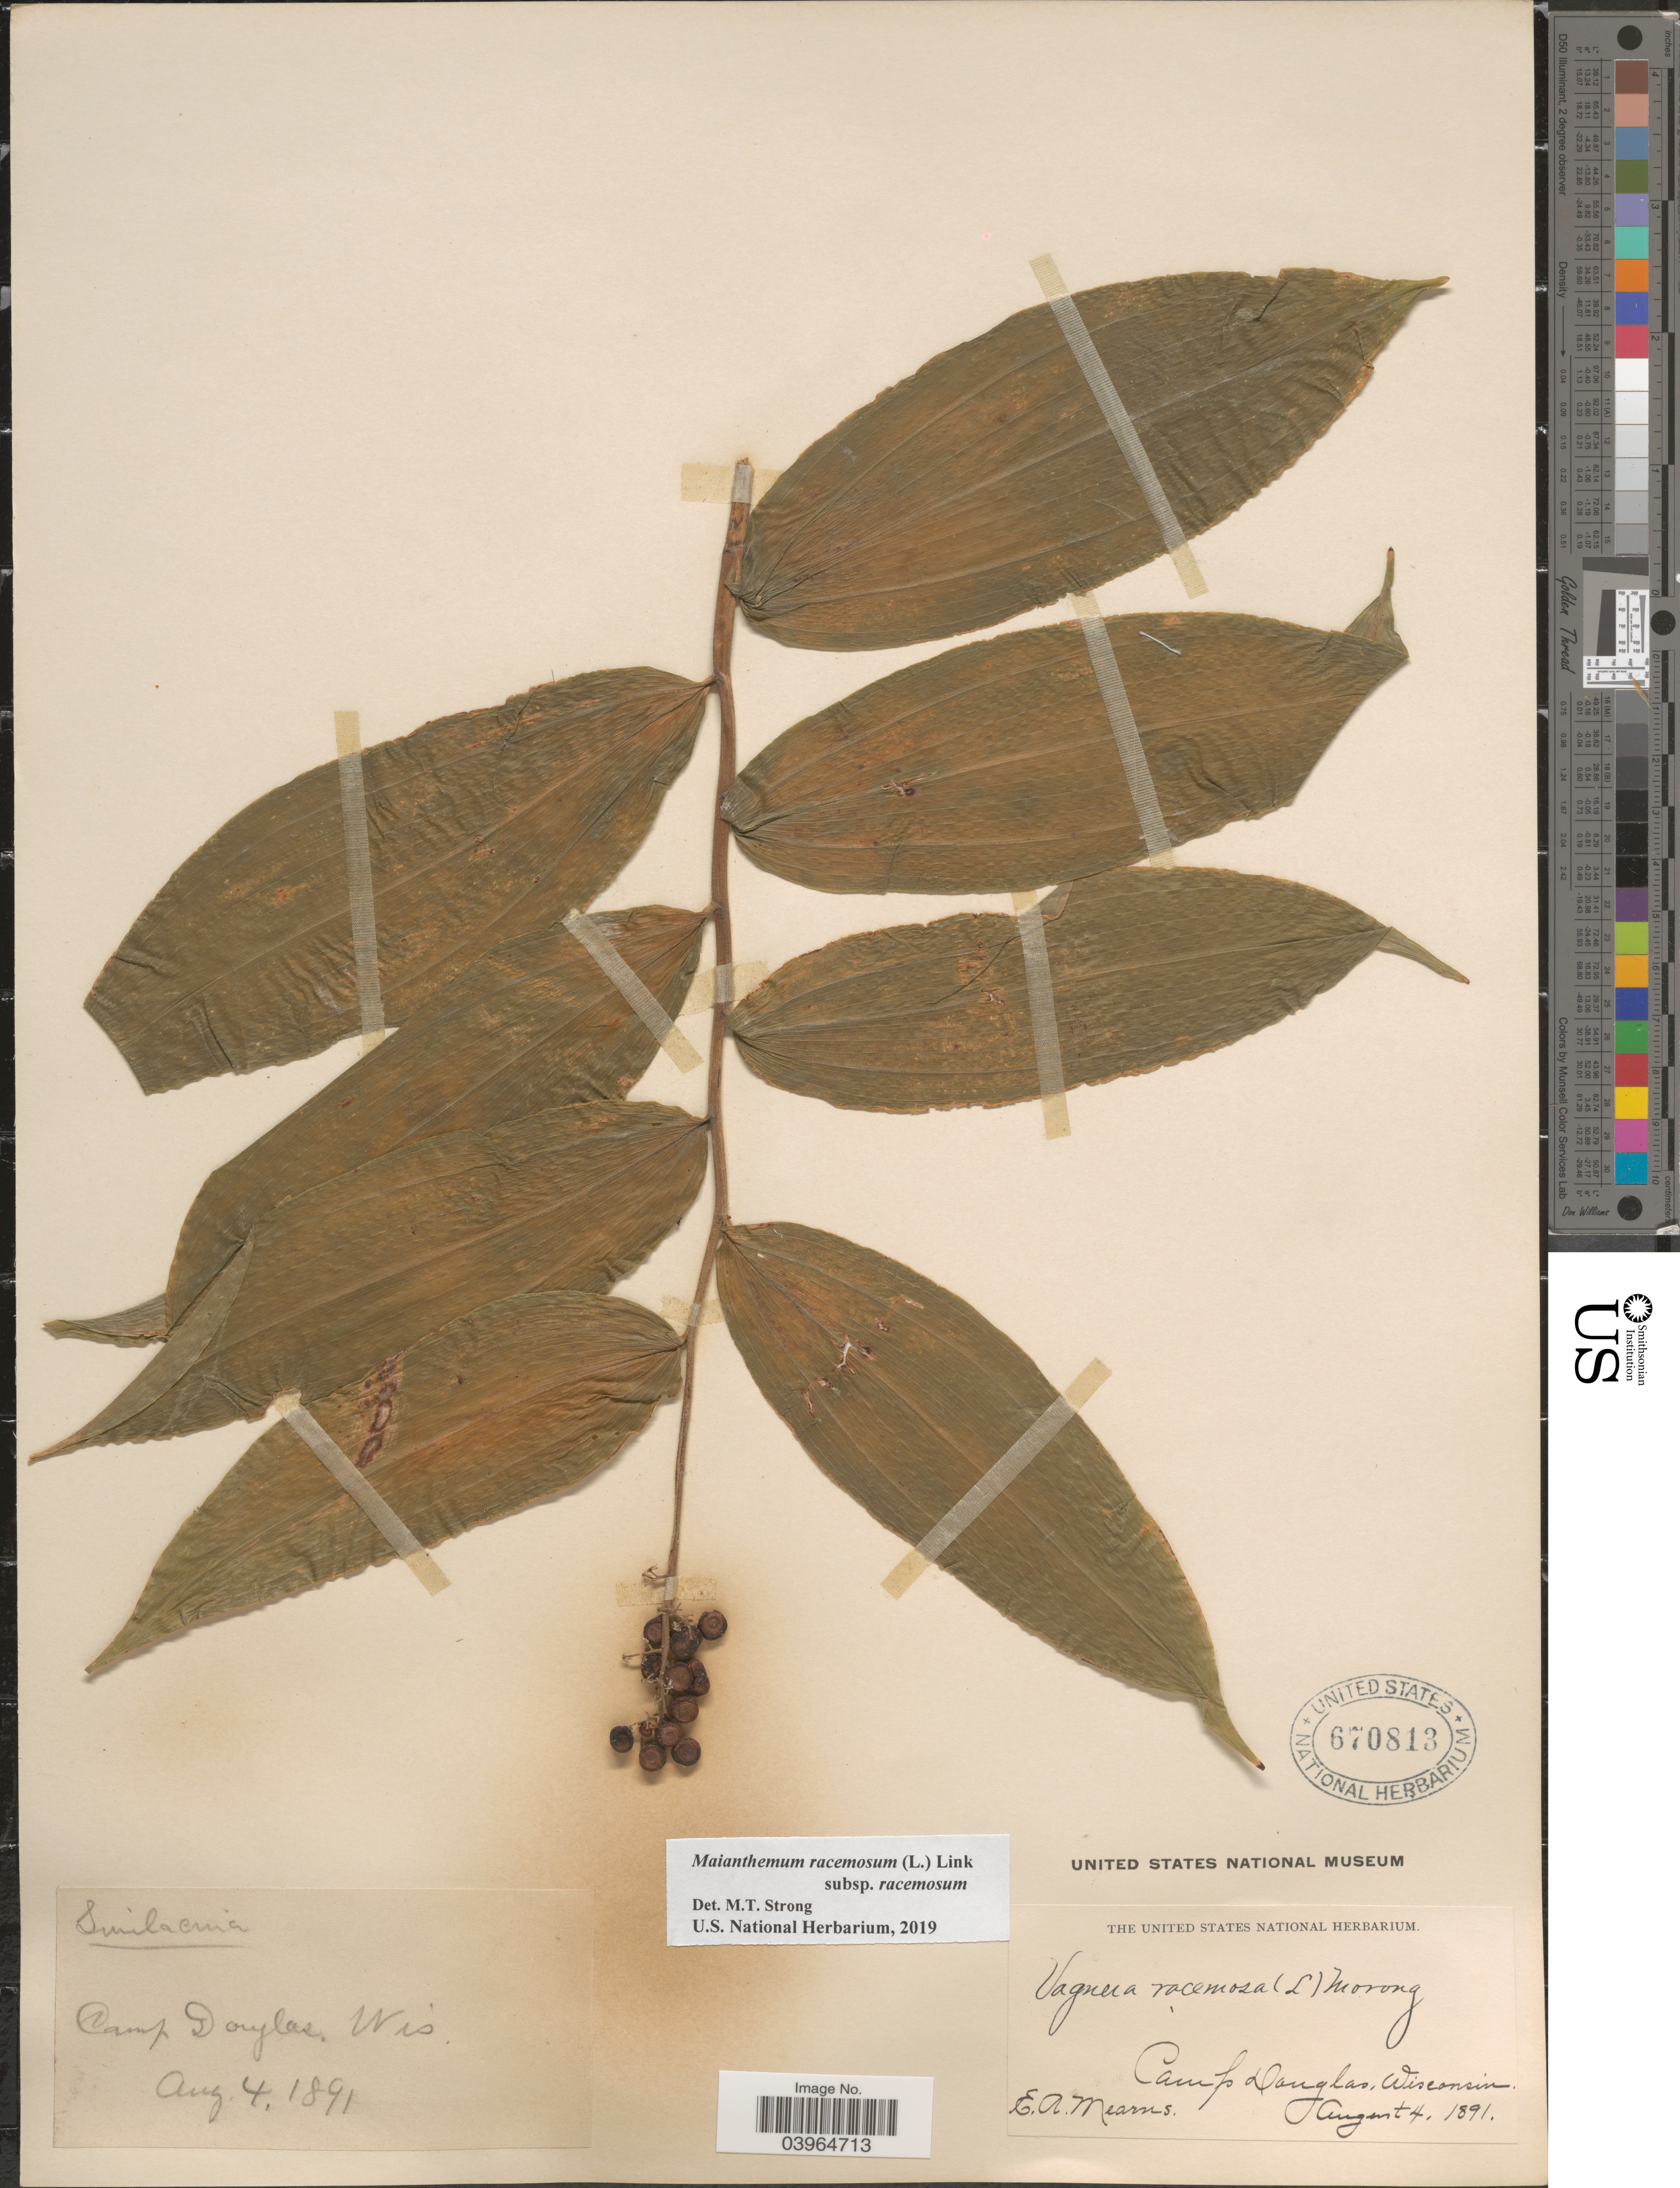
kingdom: Plantae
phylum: Tracheophyta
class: Liliopsida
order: Asparagales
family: Asparagaceae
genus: Maianthemum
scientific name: Maianthemum racemosum subsp. racemosum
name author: (L.) Link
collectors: E. A. Mearns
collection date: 1891-08-04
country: United States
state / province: Wisconsin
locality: Camp Douglas.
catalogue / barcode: US 670813